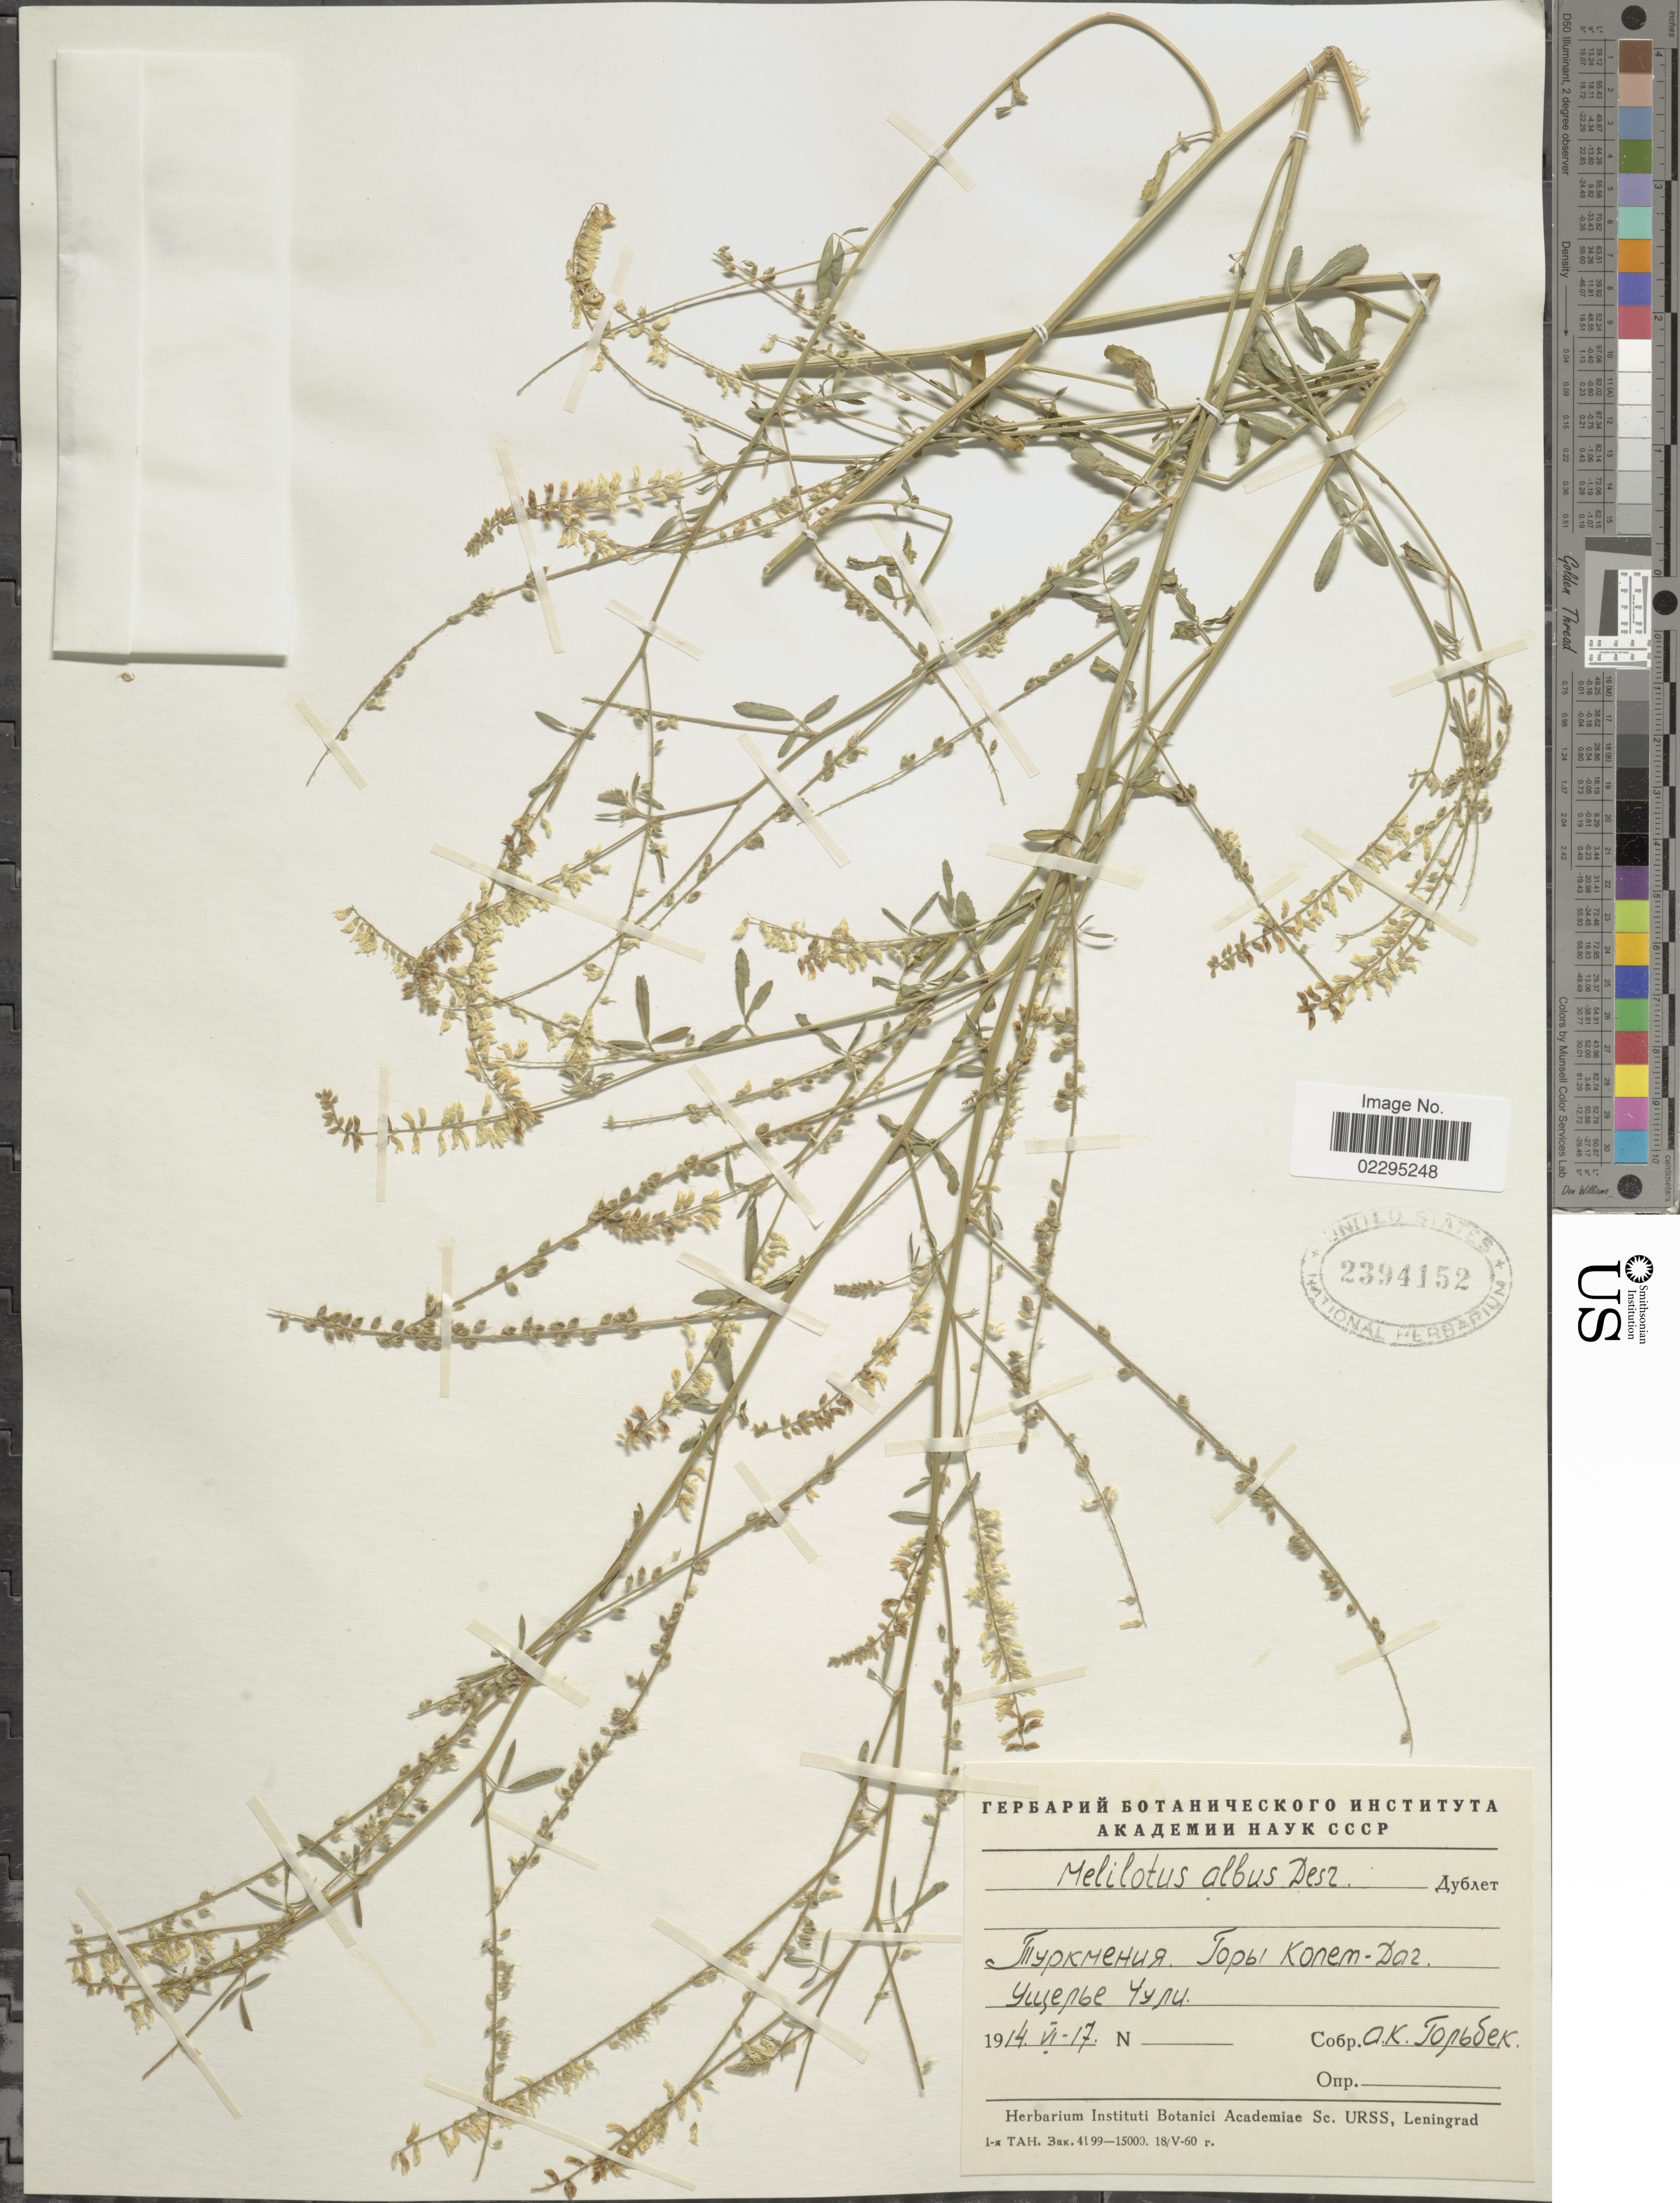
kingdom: Plantae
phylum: Tracheophyta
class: Magnoliopsida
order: Fabales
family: Fabaceae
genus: Melilotus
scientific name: Melilotus albus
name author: Medik.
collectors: A. Golbek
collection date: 1914-06-17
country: Turkmenistan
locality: Kopet Dahh Mountain Range, Chuli Gorge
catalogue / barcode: US 2394152